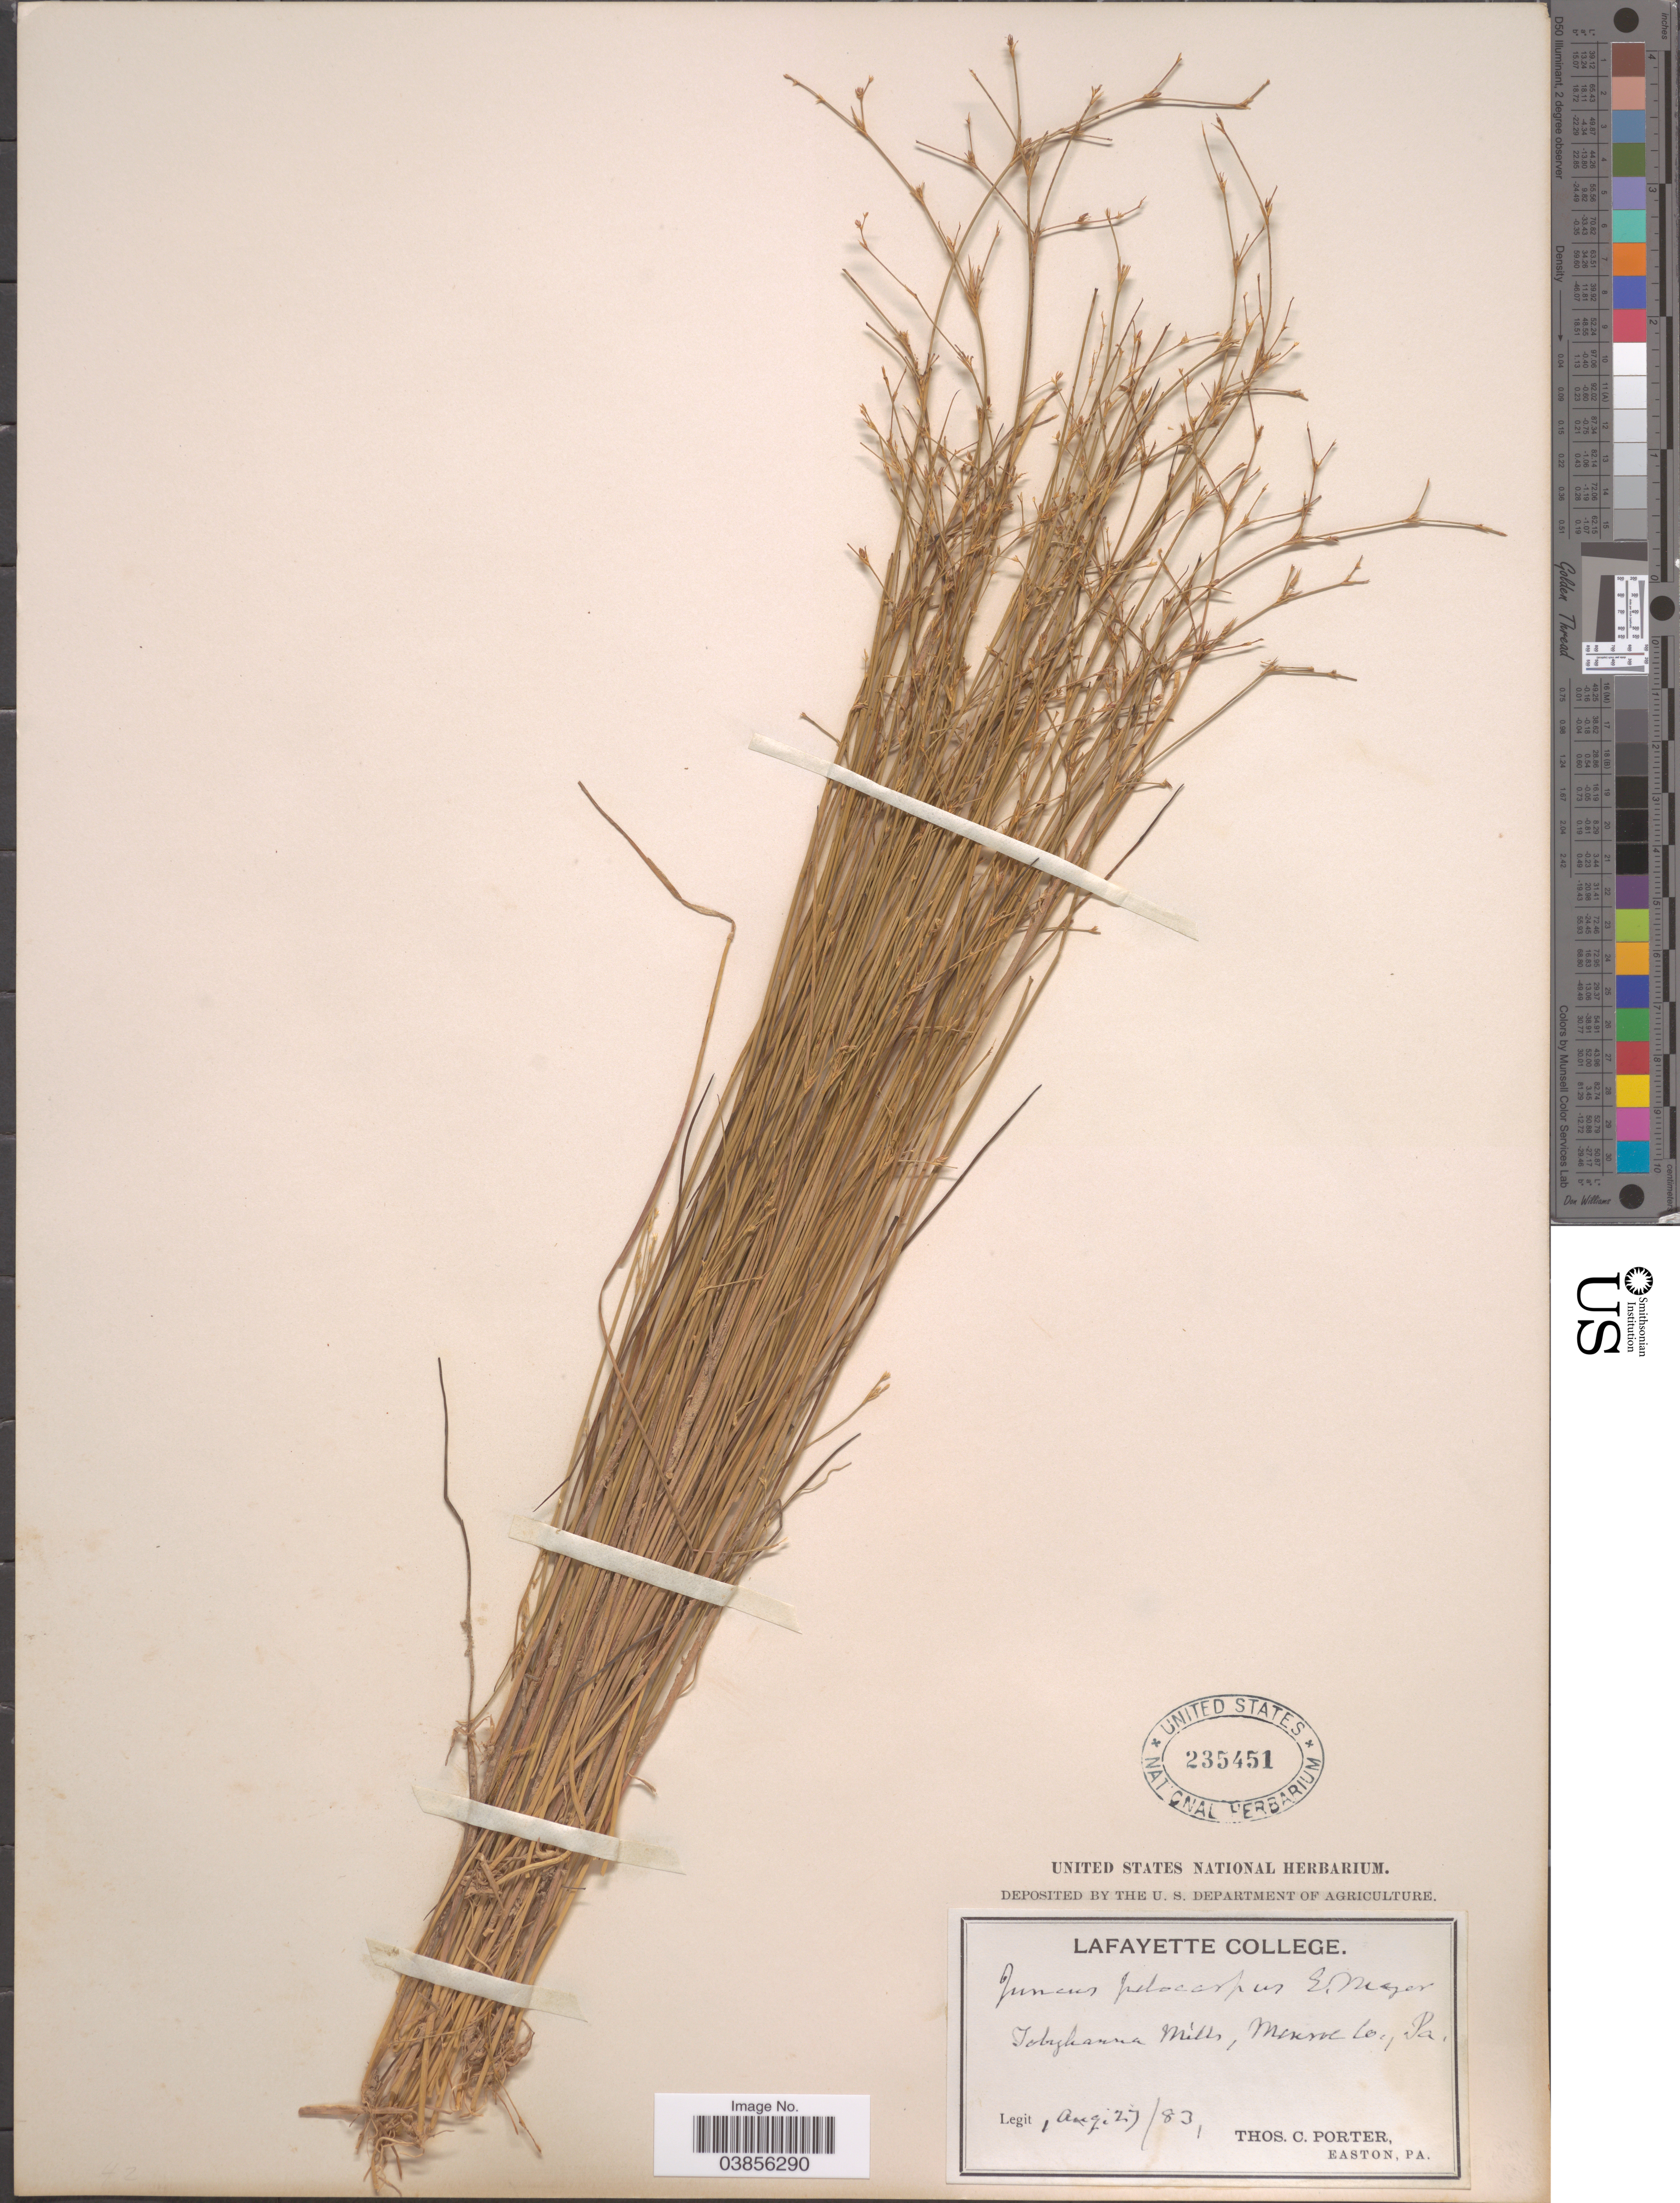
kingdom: Plantae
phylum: Tracheophyta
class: Liliopsida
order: Poales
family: Juncaceae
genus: Juncus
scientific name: Juncus pelocarpus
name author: E. Mey.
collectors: T. Porter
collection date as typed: Transcribed d/m/y: 23/8/83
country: United States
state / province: Pennsylvania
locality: Tobyhanna Mills, Monroe Co.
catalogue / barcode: US 235451